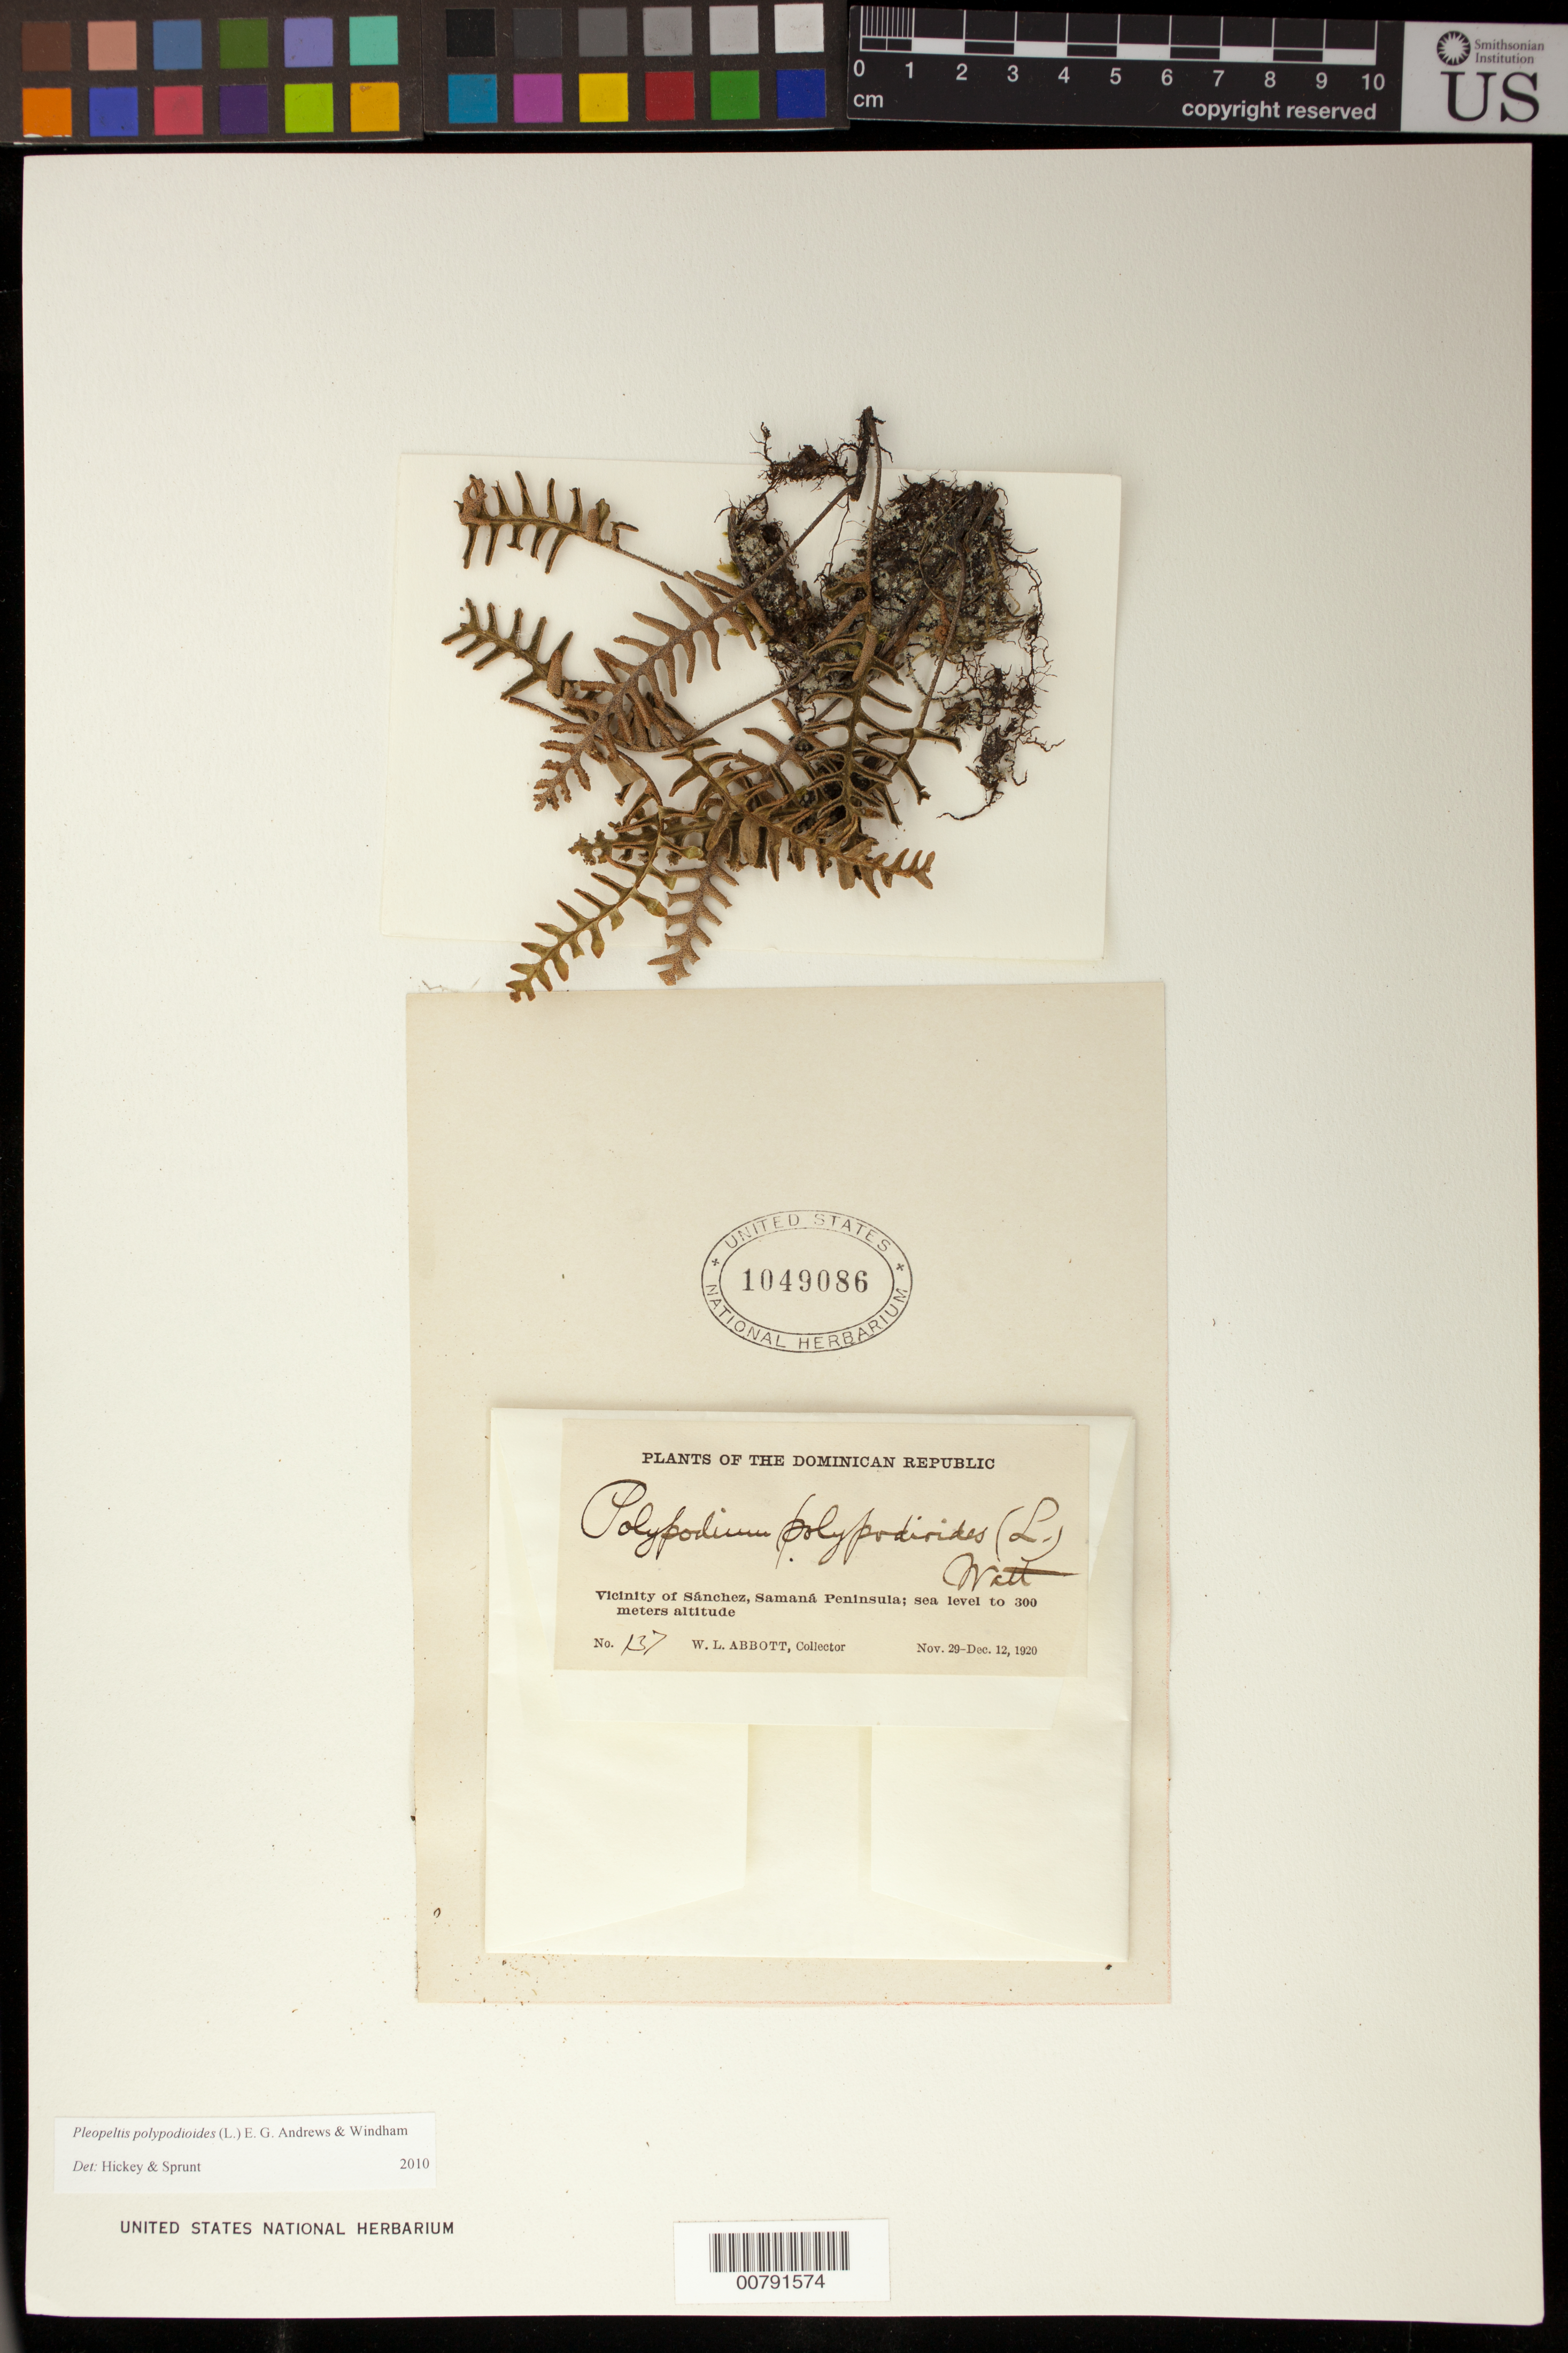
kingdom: Plantae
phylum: Tracheophyta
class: Polypodiopsida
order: Polypodiales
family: Polypodiaceae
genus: Pleopeltis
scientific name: Pleopeltis polypodioides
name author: (L.) E.G. Andrews & Windham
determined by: Hickey, R. J.; Sprunt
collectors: W. L. Abbott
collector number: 137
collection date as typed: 29 Dec 1920 12 Dec 1920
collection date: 1920-12-12/1920-12-29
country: Dominican Republic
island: Hispaniola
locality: Sánchez vicinity, Samaná Peninsula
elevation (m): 0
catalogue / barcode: US 1049086